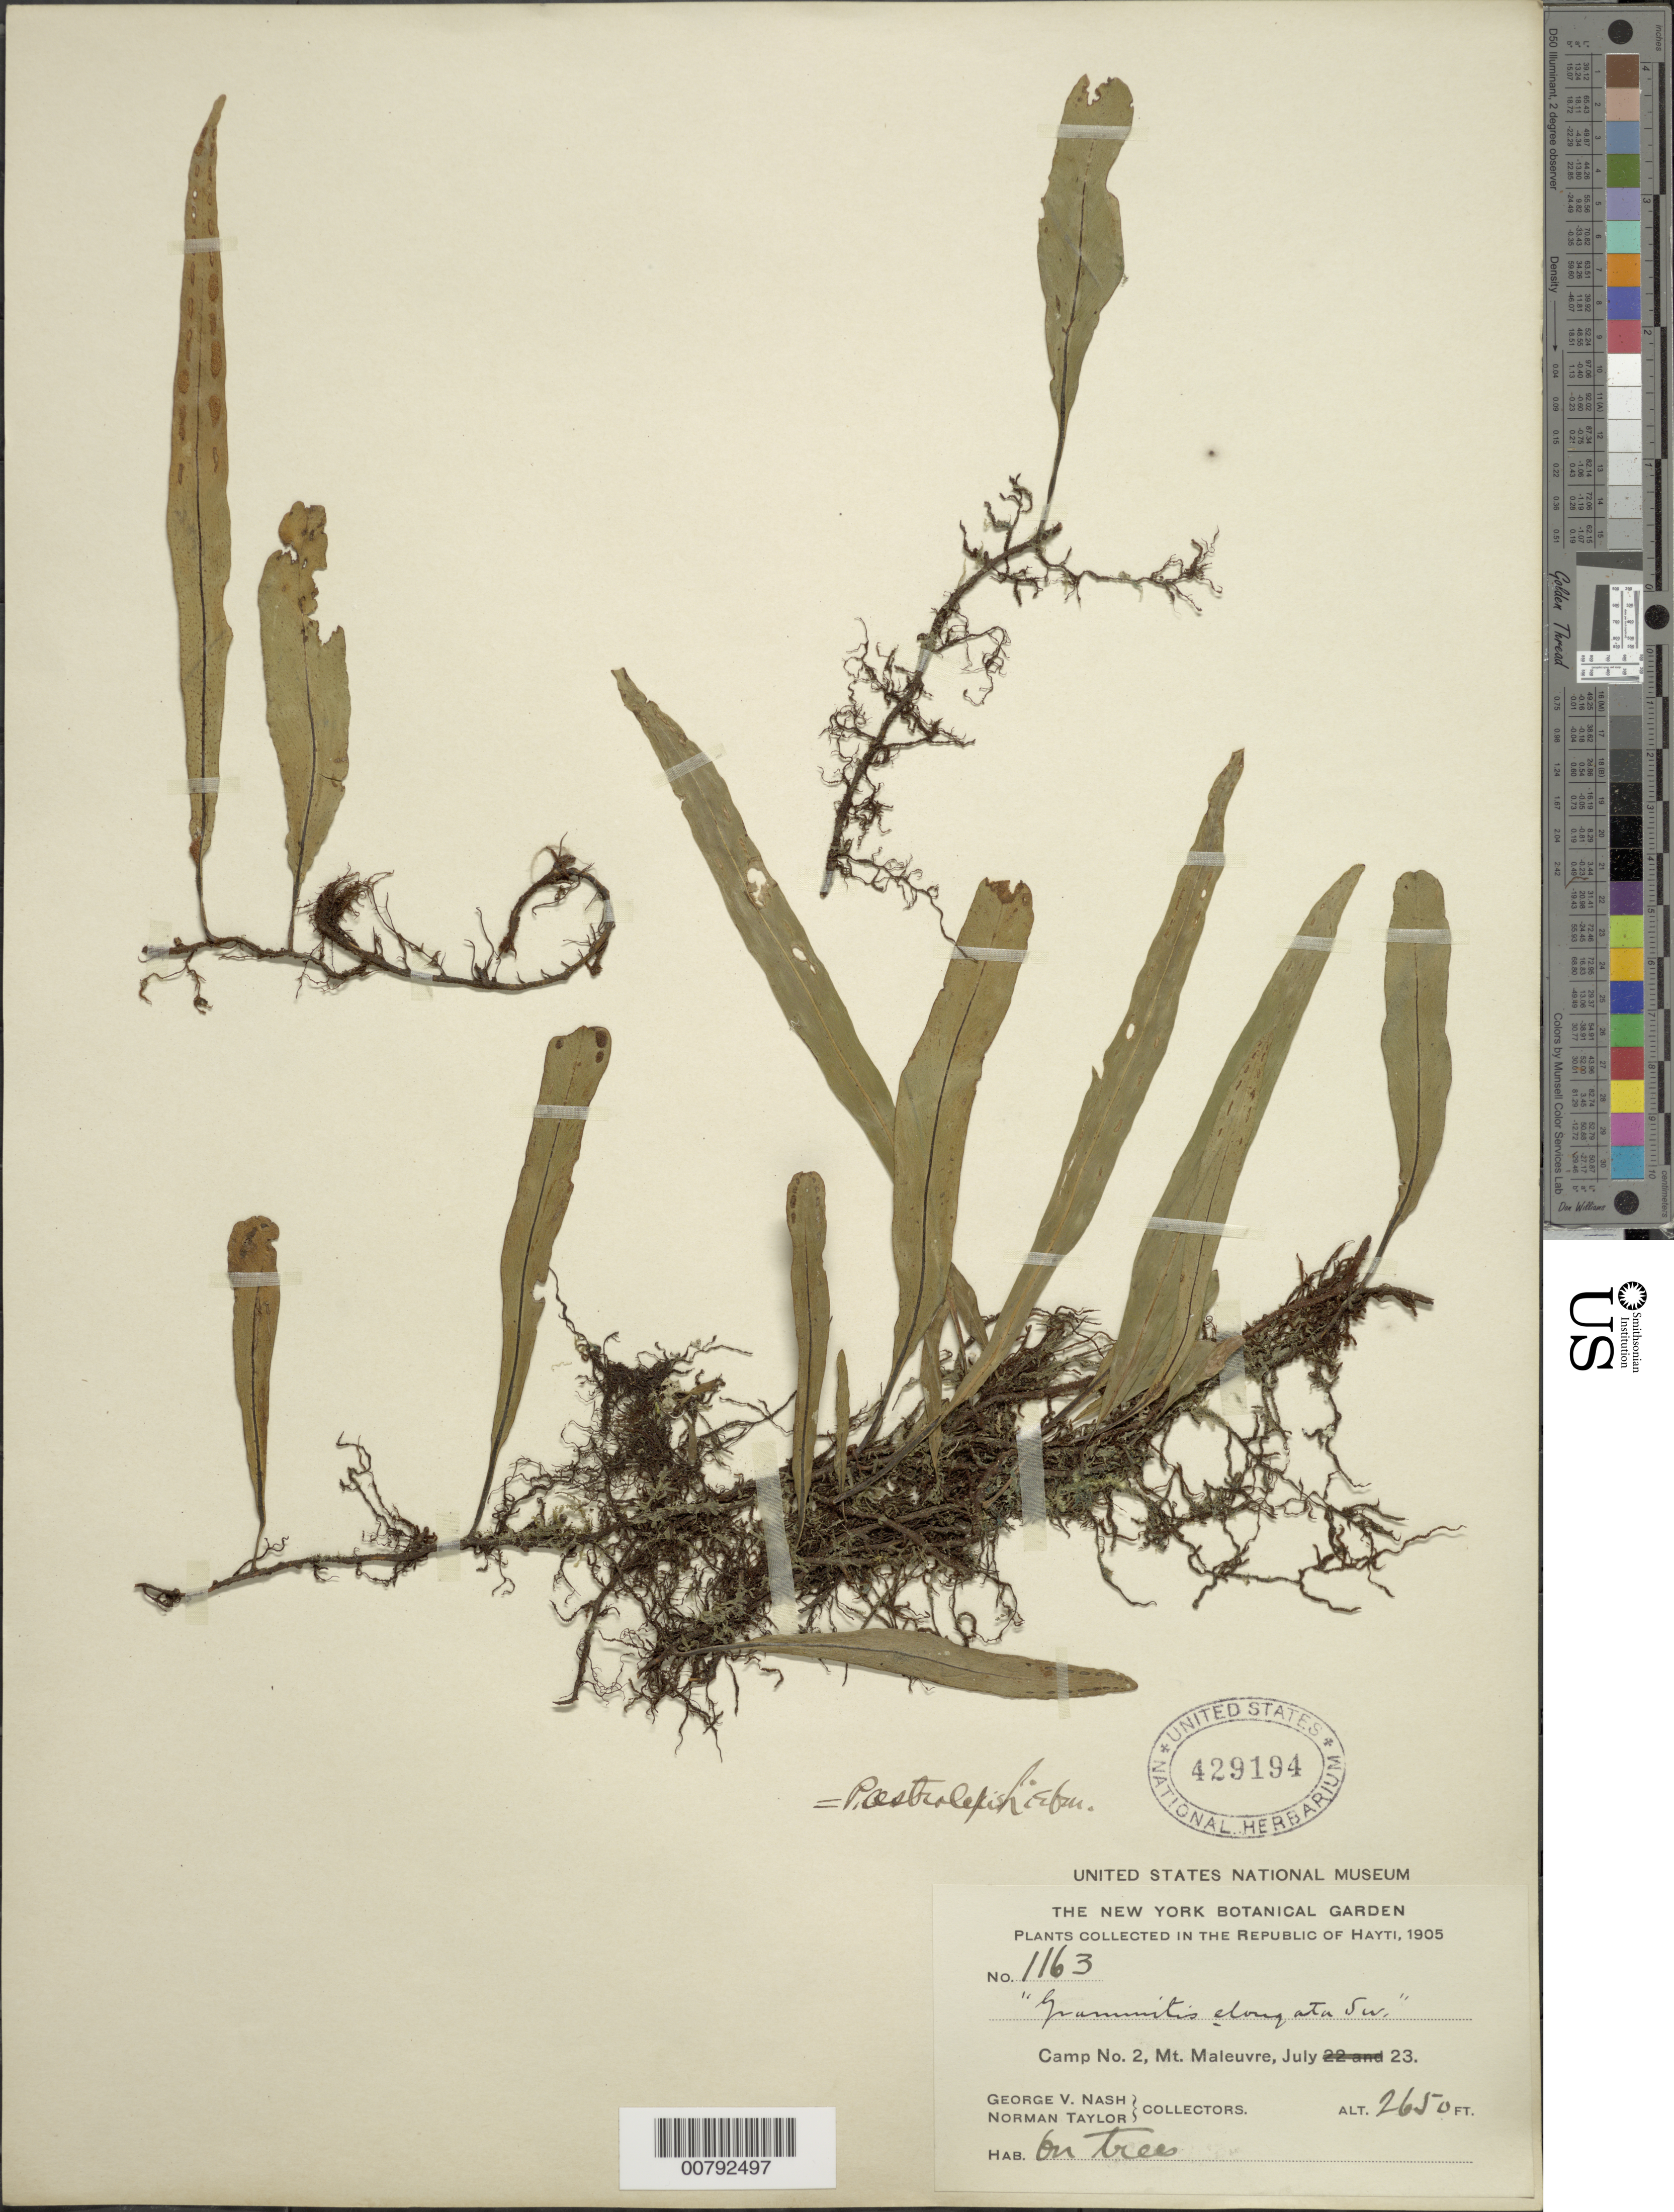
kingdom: Plantae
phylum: Tracheophyta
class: Polypodiopsida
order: Polypodiales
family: Polypodiaceae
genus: Pleopeltis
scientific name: Pleopeltis astrolepis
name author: (Liebm.) E. Fourn.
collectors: G. V. Nash & N. Taylor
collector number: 1163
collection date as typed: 23 Jul 1905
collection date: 1905-07-23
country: Haiti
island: Hispaniola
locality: Mt. Maleuvre, Camp No. 2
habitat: On tree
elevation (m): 808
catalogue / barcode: US 429194